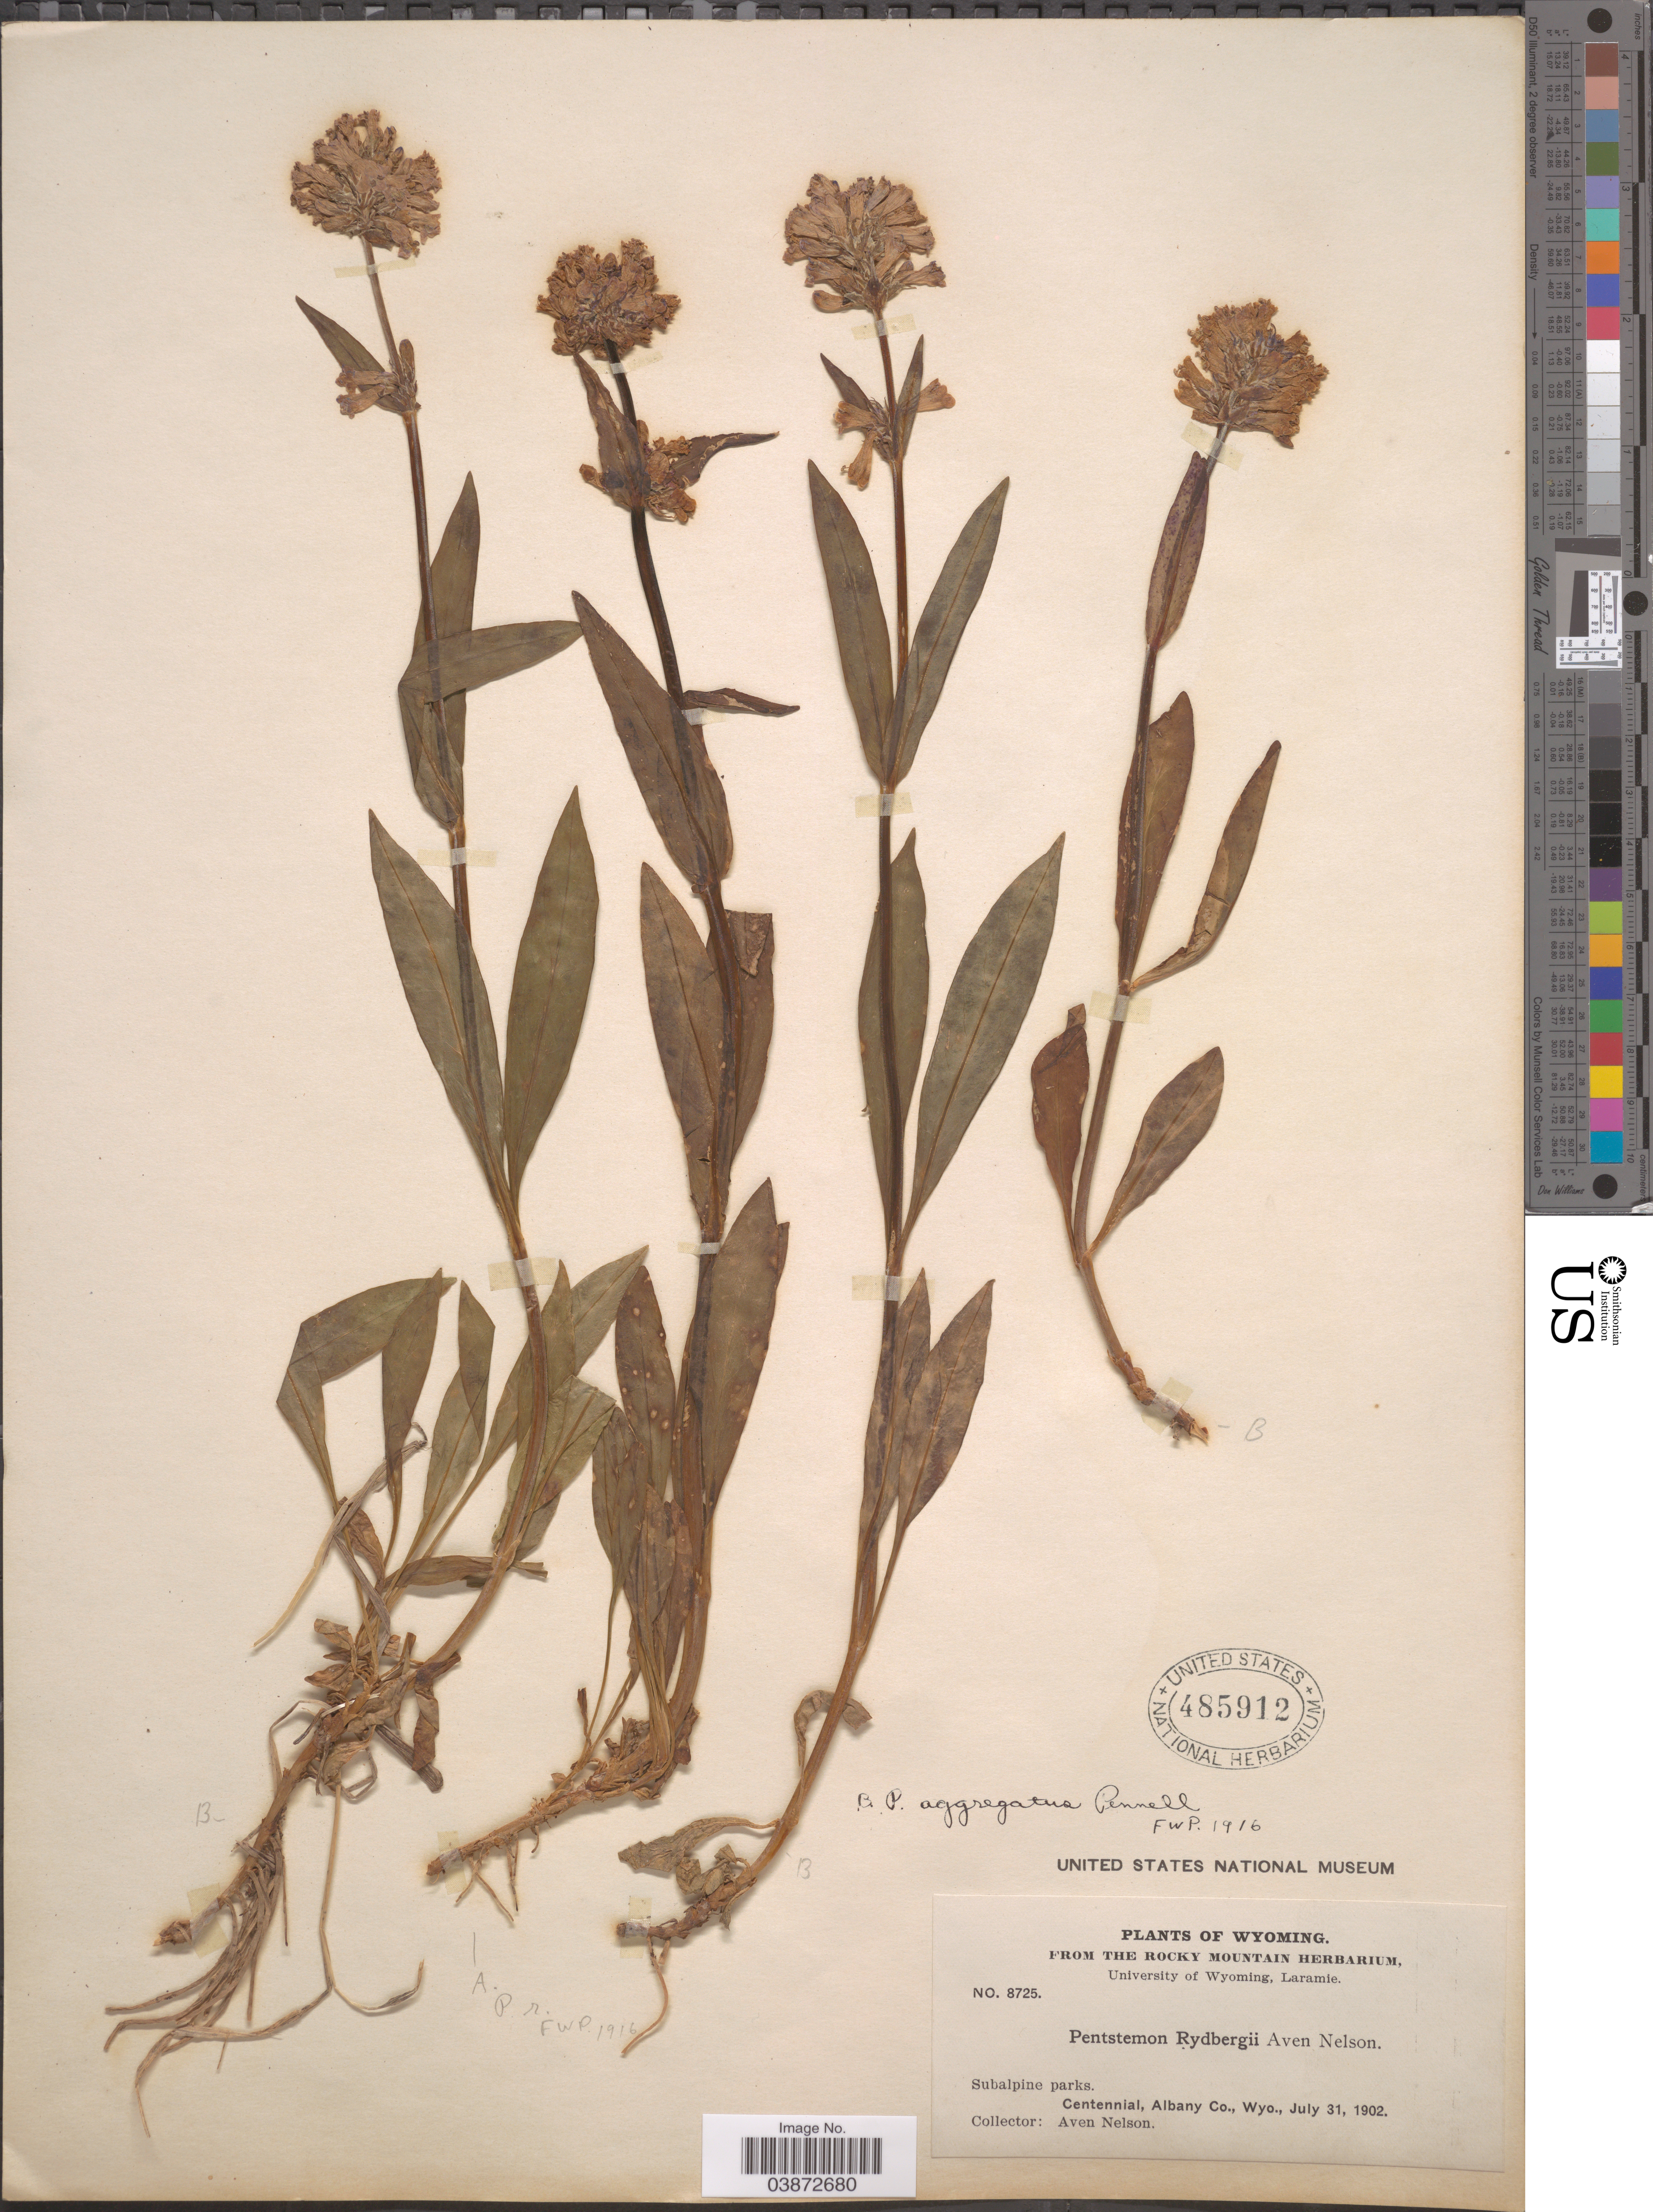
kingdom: Plantae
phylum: Tracheophyta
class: Magnoliopsida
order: Lamiales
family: Plantaginaceae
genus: Penstemon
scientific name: Penstemon aggregatus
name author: Pennell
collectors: A. Nelson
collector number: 8725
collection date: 1902-07-31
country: United States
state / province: Wyoming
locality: Centennial, Albany Co.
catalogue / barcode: US 485912